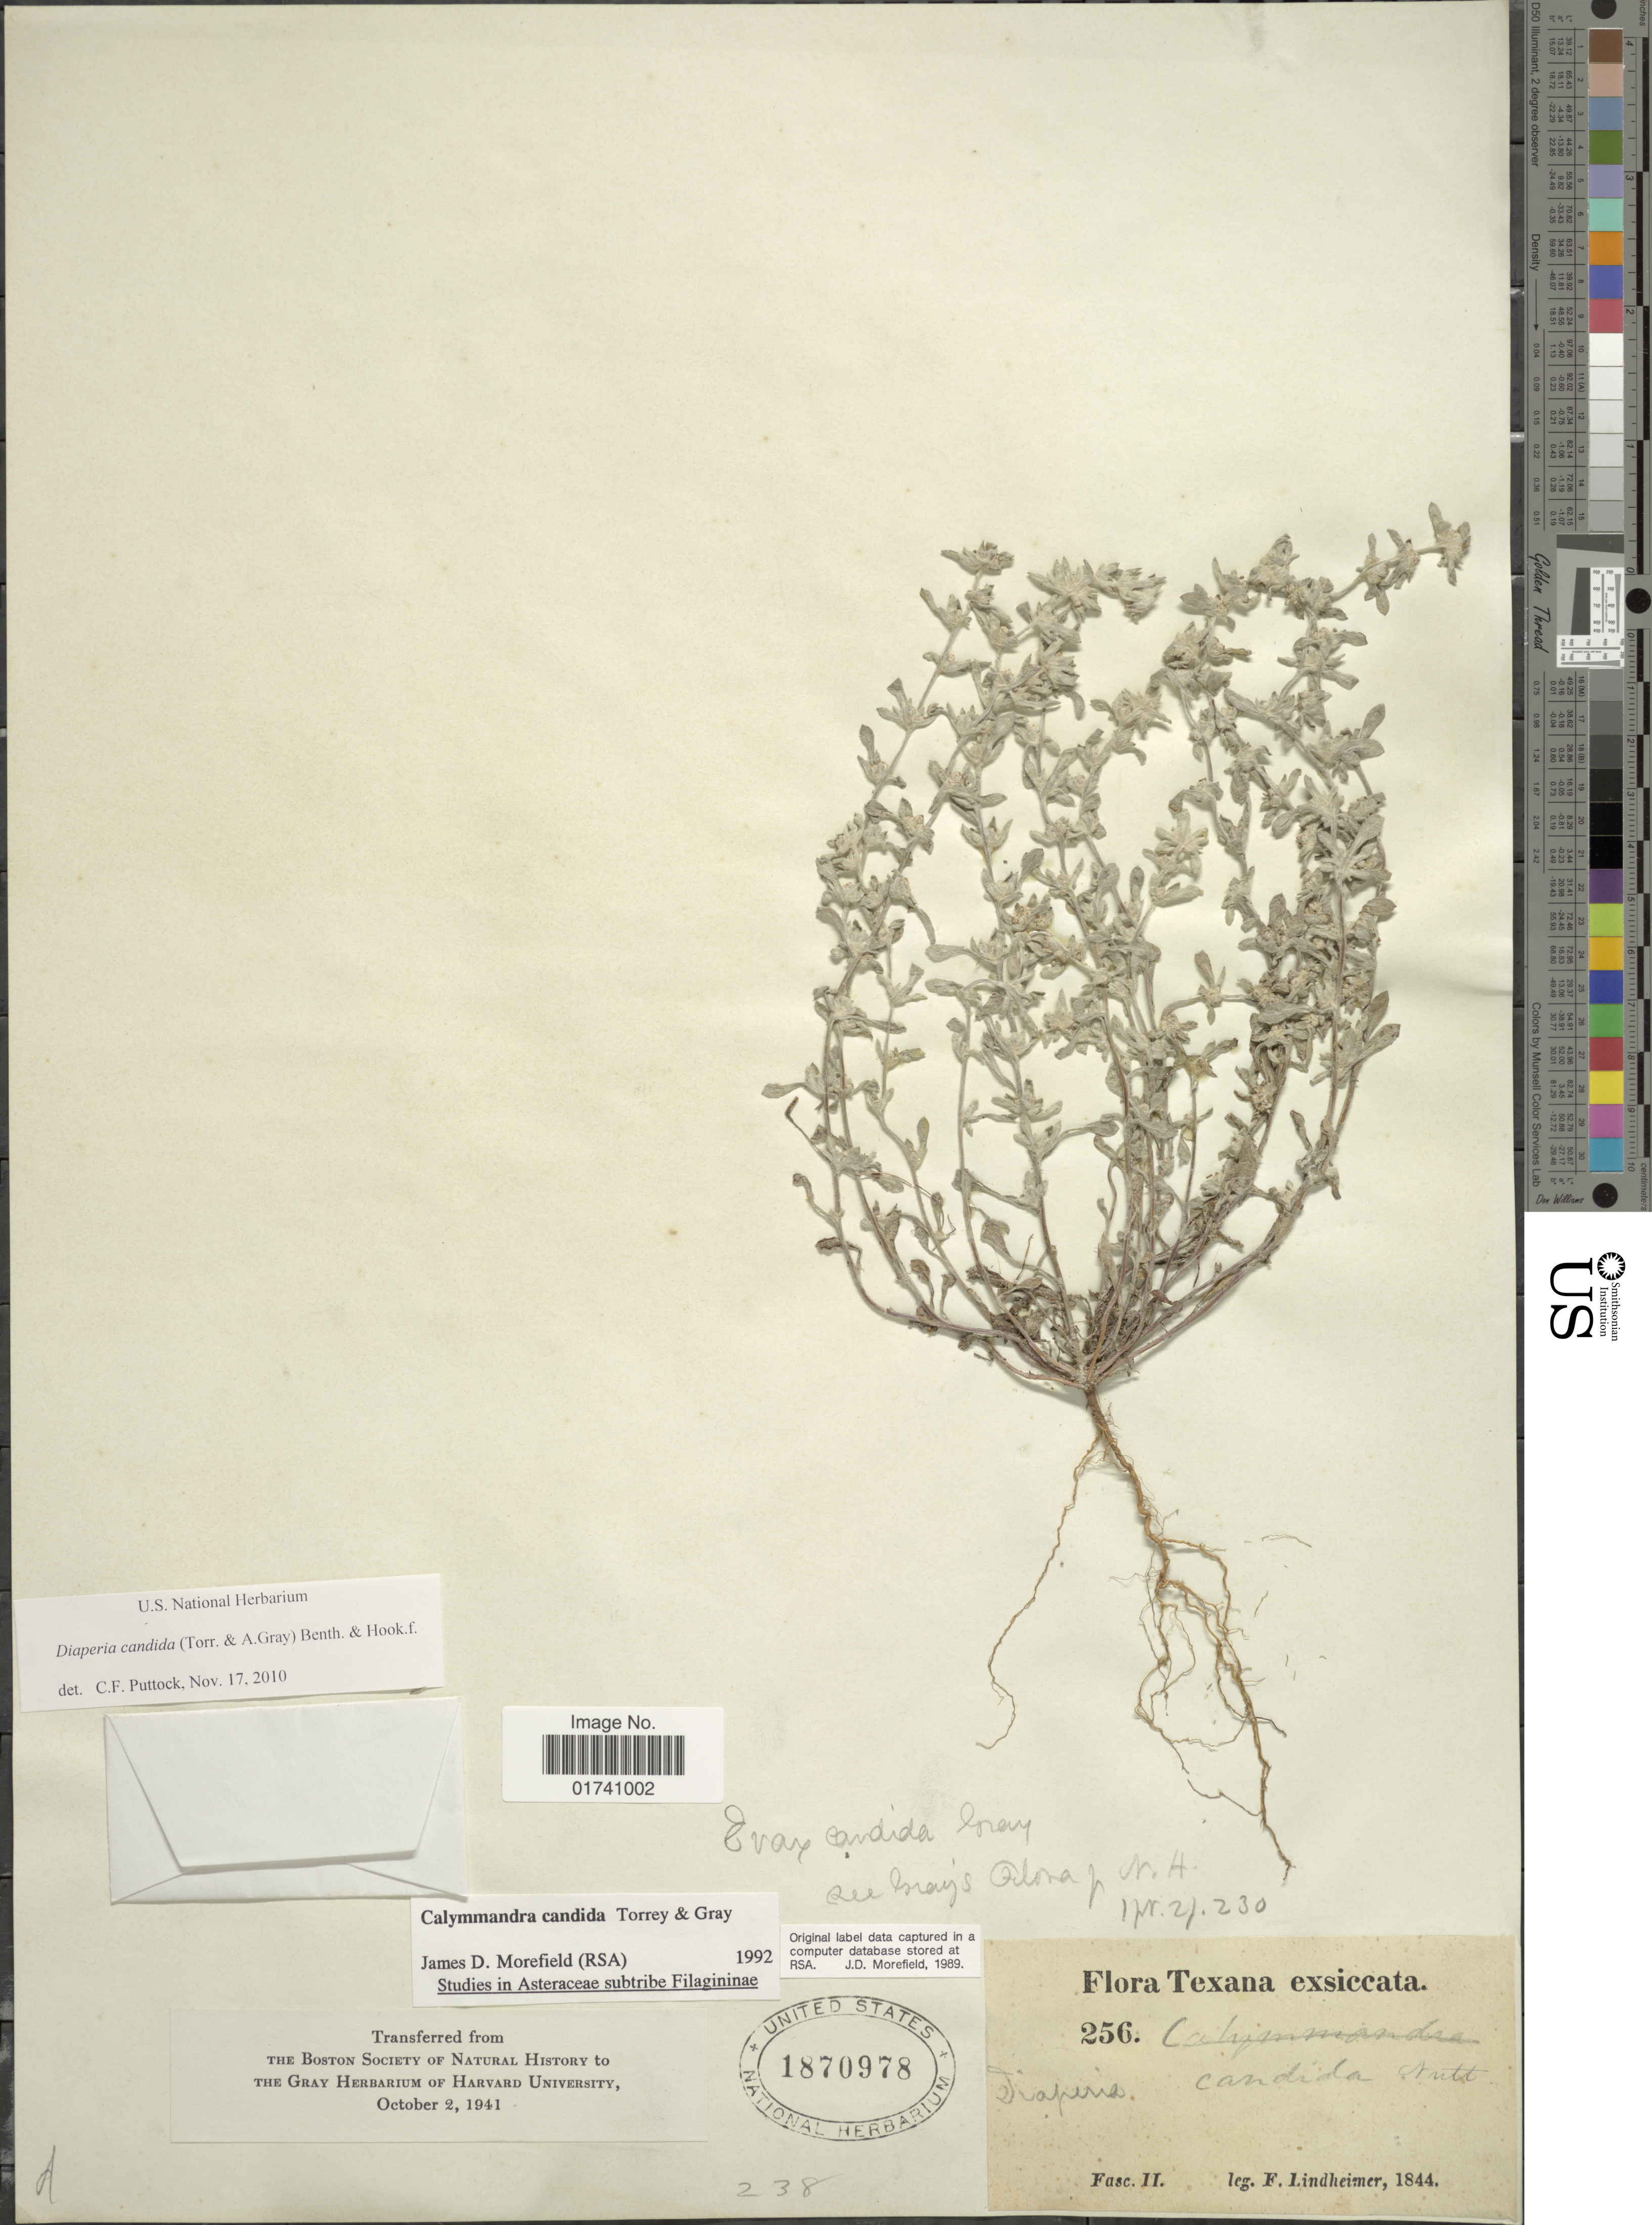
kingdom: Plantae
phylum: Tracheophyta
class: Magnoliopsida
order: Asterales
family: Asteraceae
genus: Diaperia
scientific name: Diaperia candida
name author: (Torr. & A. Gray) Benth. & Hook. f.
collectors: F. Lindheimer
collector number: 256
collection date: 1844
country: United States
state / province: Texas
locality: Texana. Fasc. II.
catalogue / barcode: US 1870978